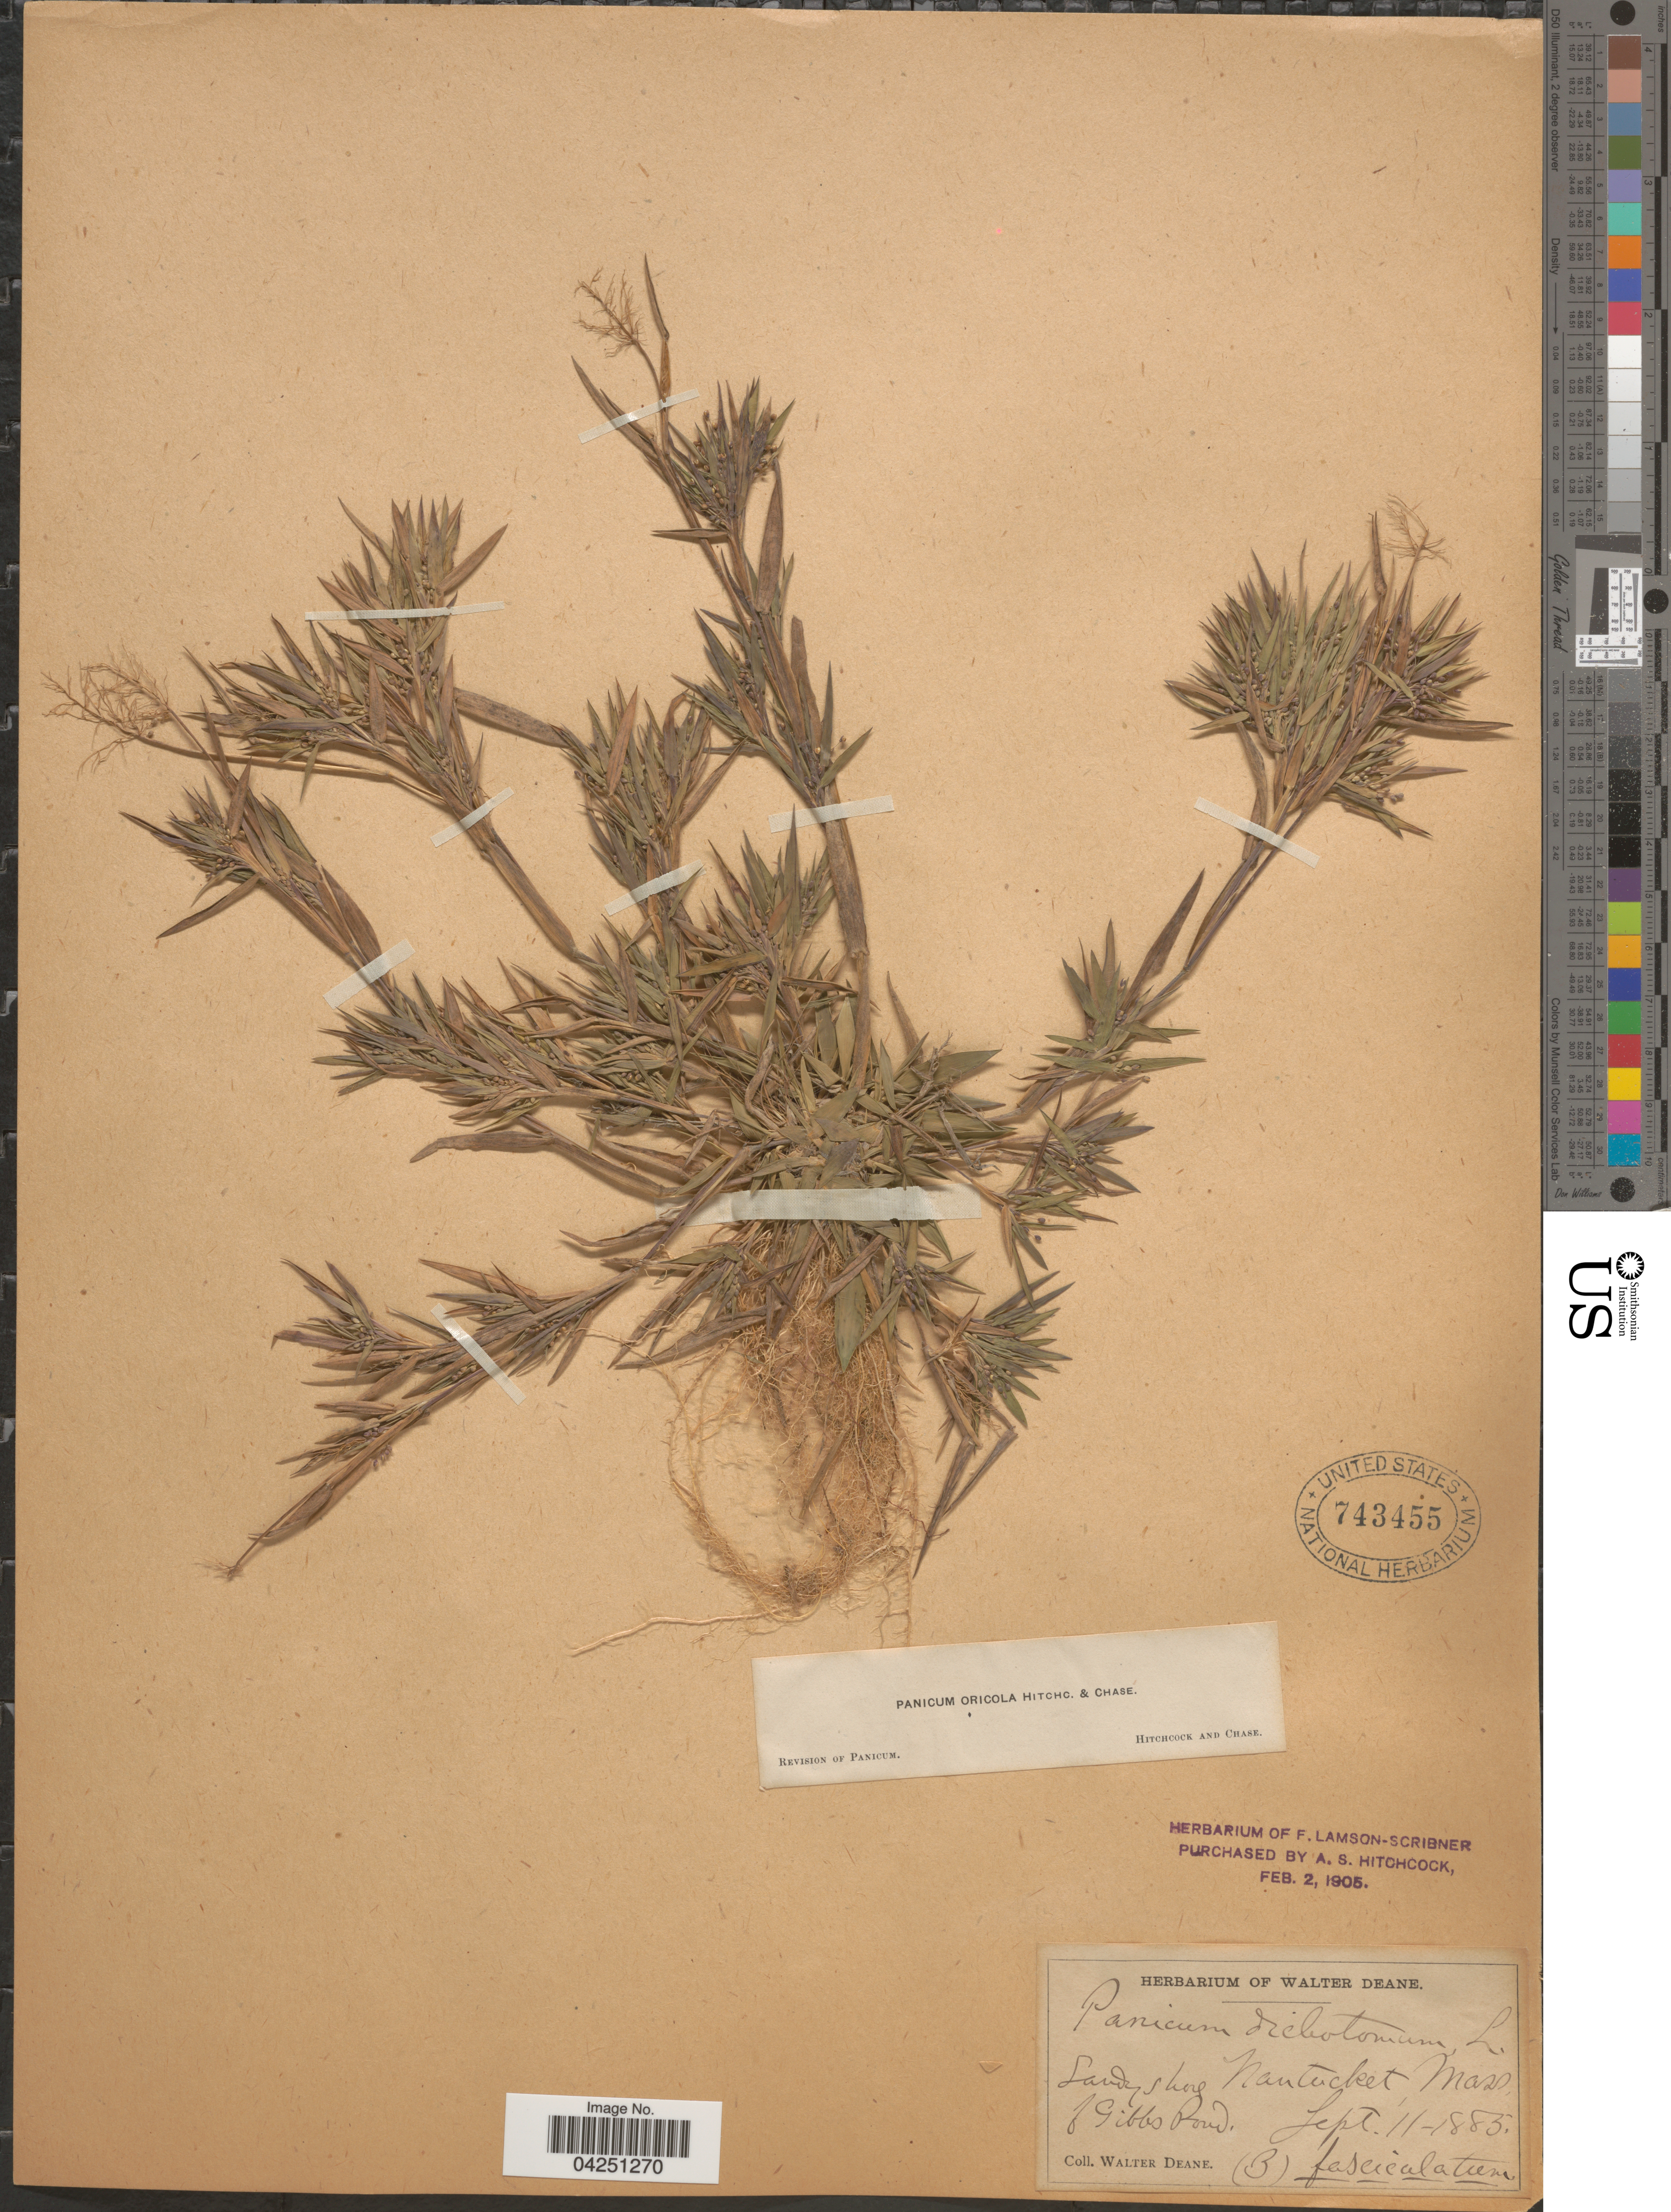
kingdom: Plantae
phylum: Tracheophyta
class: Liliopsida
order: Poales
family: Poaceae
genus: Dichanthelium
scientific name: Dichanthelium acuminatum var. acuminatum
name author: (Sw.) Gould & C.A. Clark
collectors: W. Deane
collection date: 1883-09-11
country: United States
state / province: Massachusetts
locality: Sandy shore Nantucket. (Gibbs Pond).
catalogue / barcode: US 743455